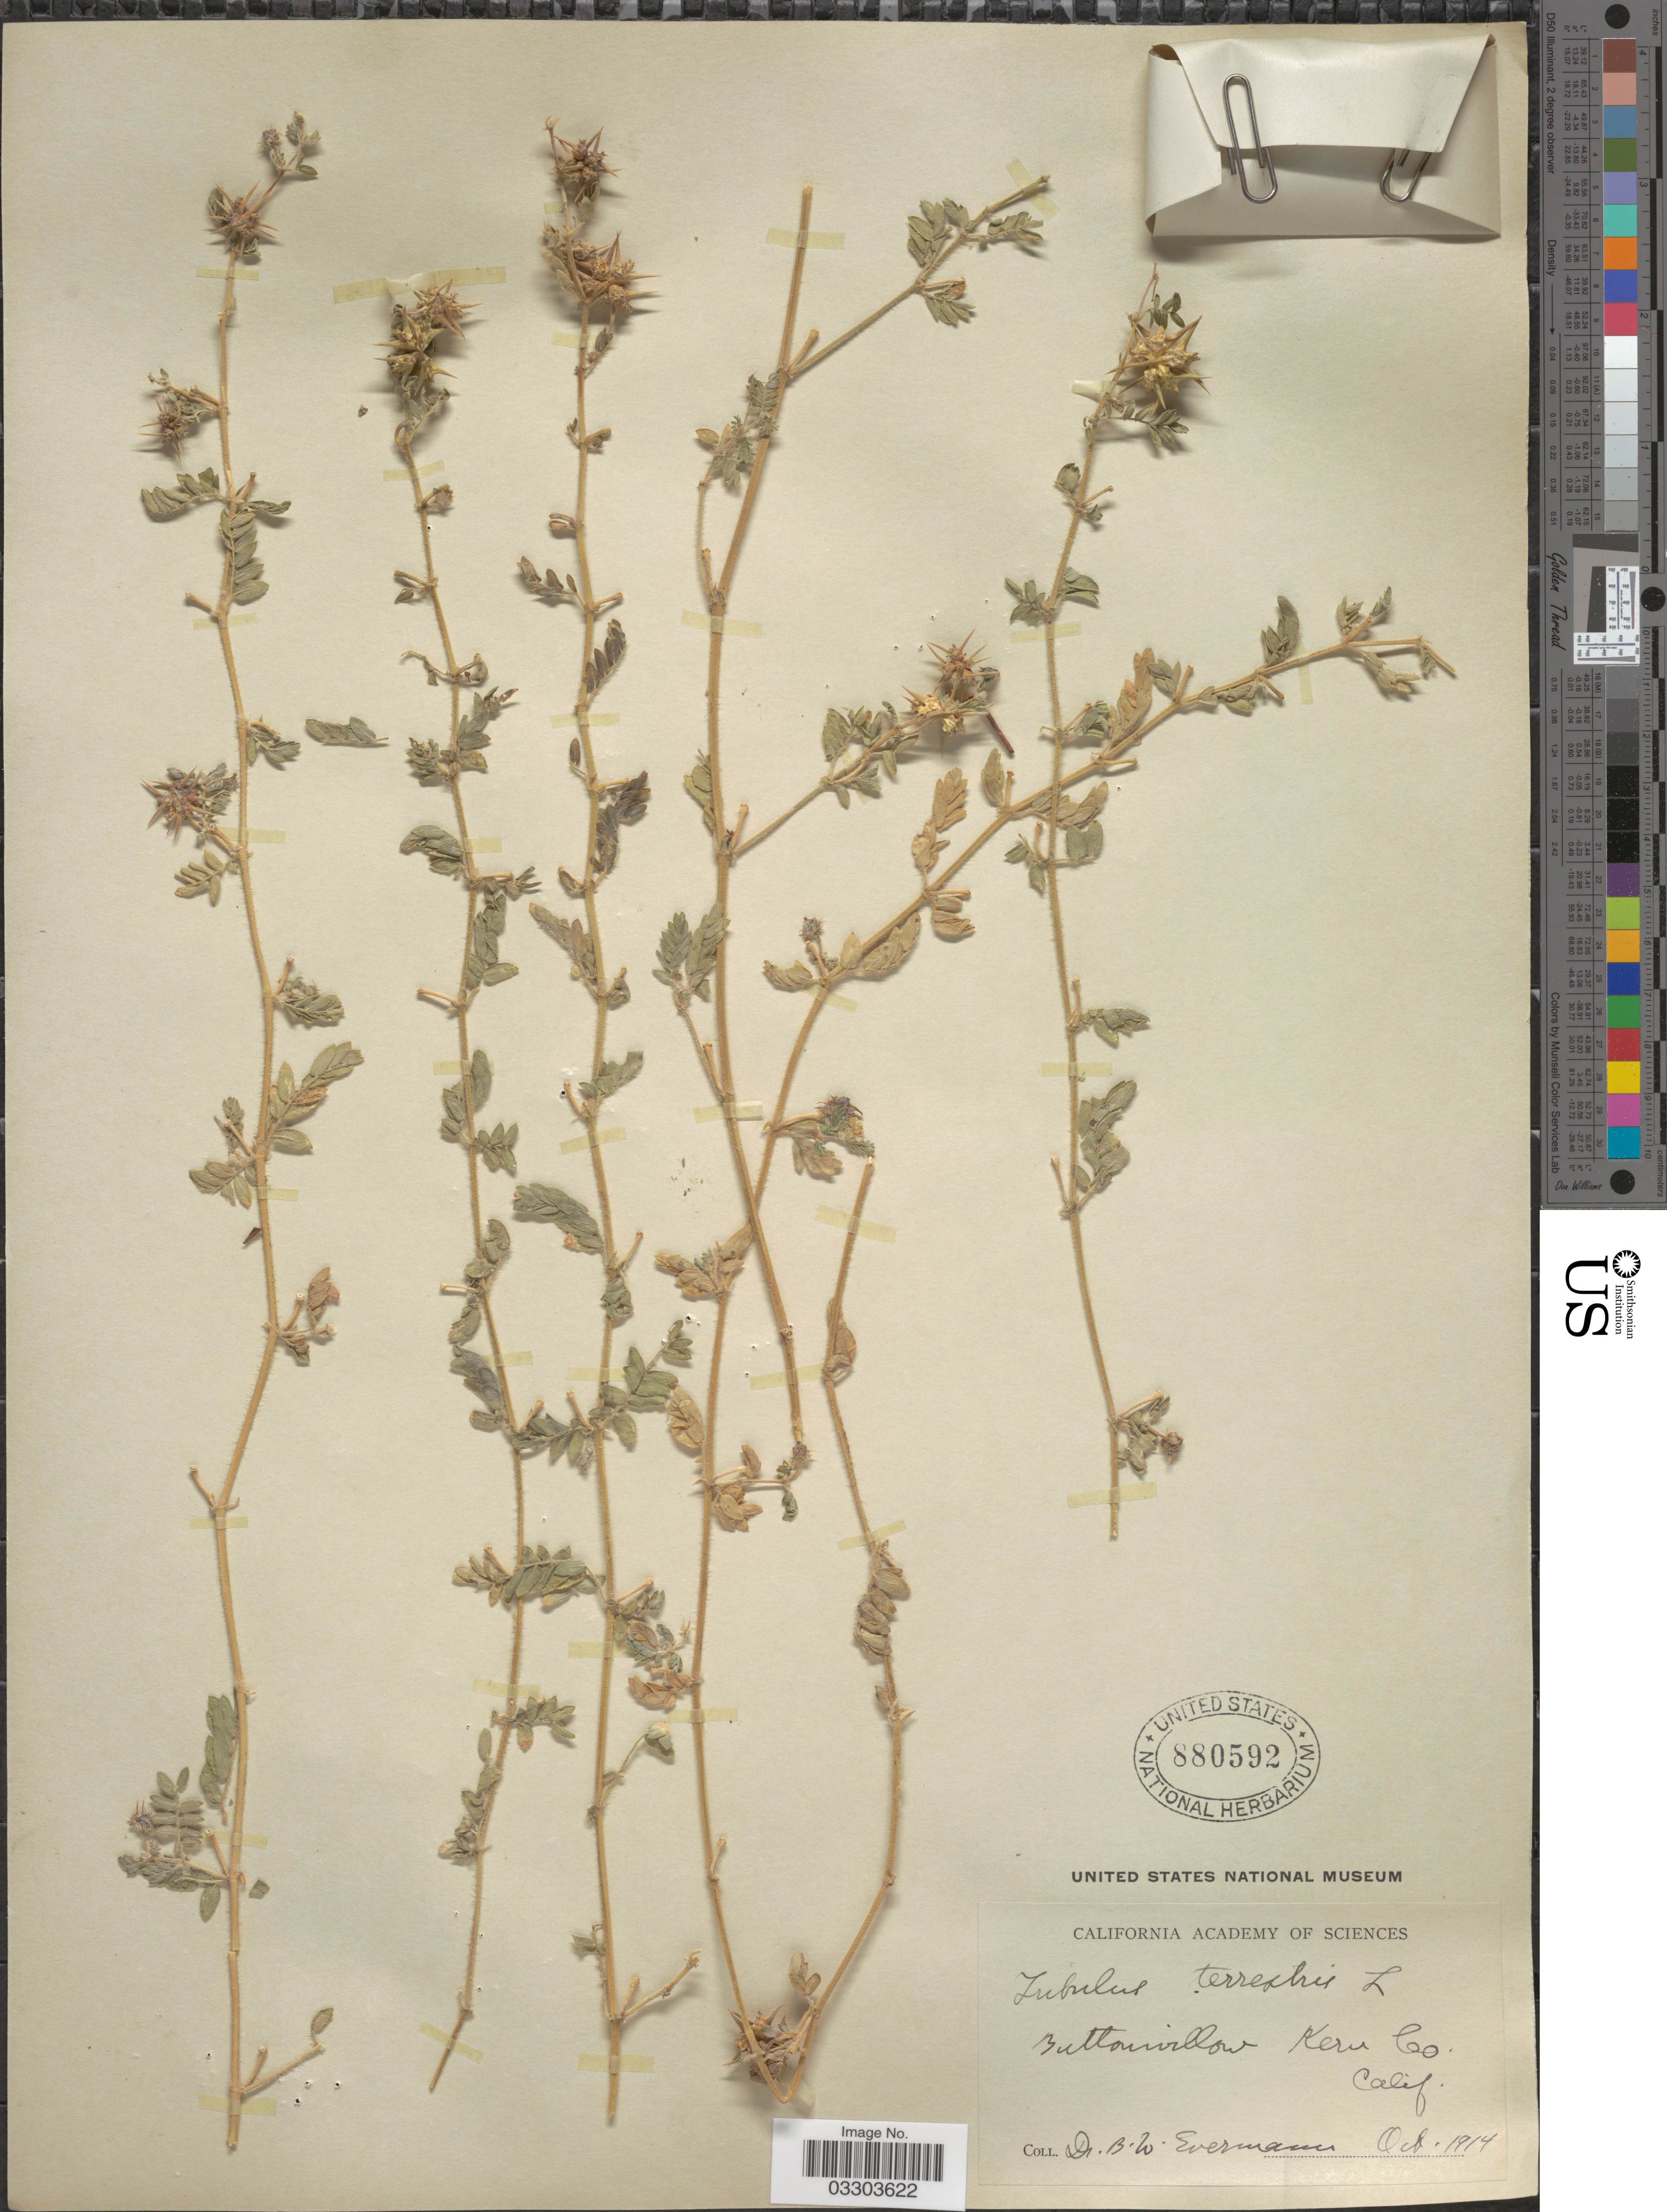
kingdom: Plantae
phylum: Tracheophyta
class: Magnoliopsida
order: Zygophyllales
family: Zygophyllaceae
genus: Tribulus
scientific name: Tribulus terrestris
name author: L.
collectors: B. W. Evermann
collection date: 1914-10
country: United States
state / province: California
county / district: Kern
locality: Buttonwillow Kern Co. Calif.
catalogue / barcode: US 880592